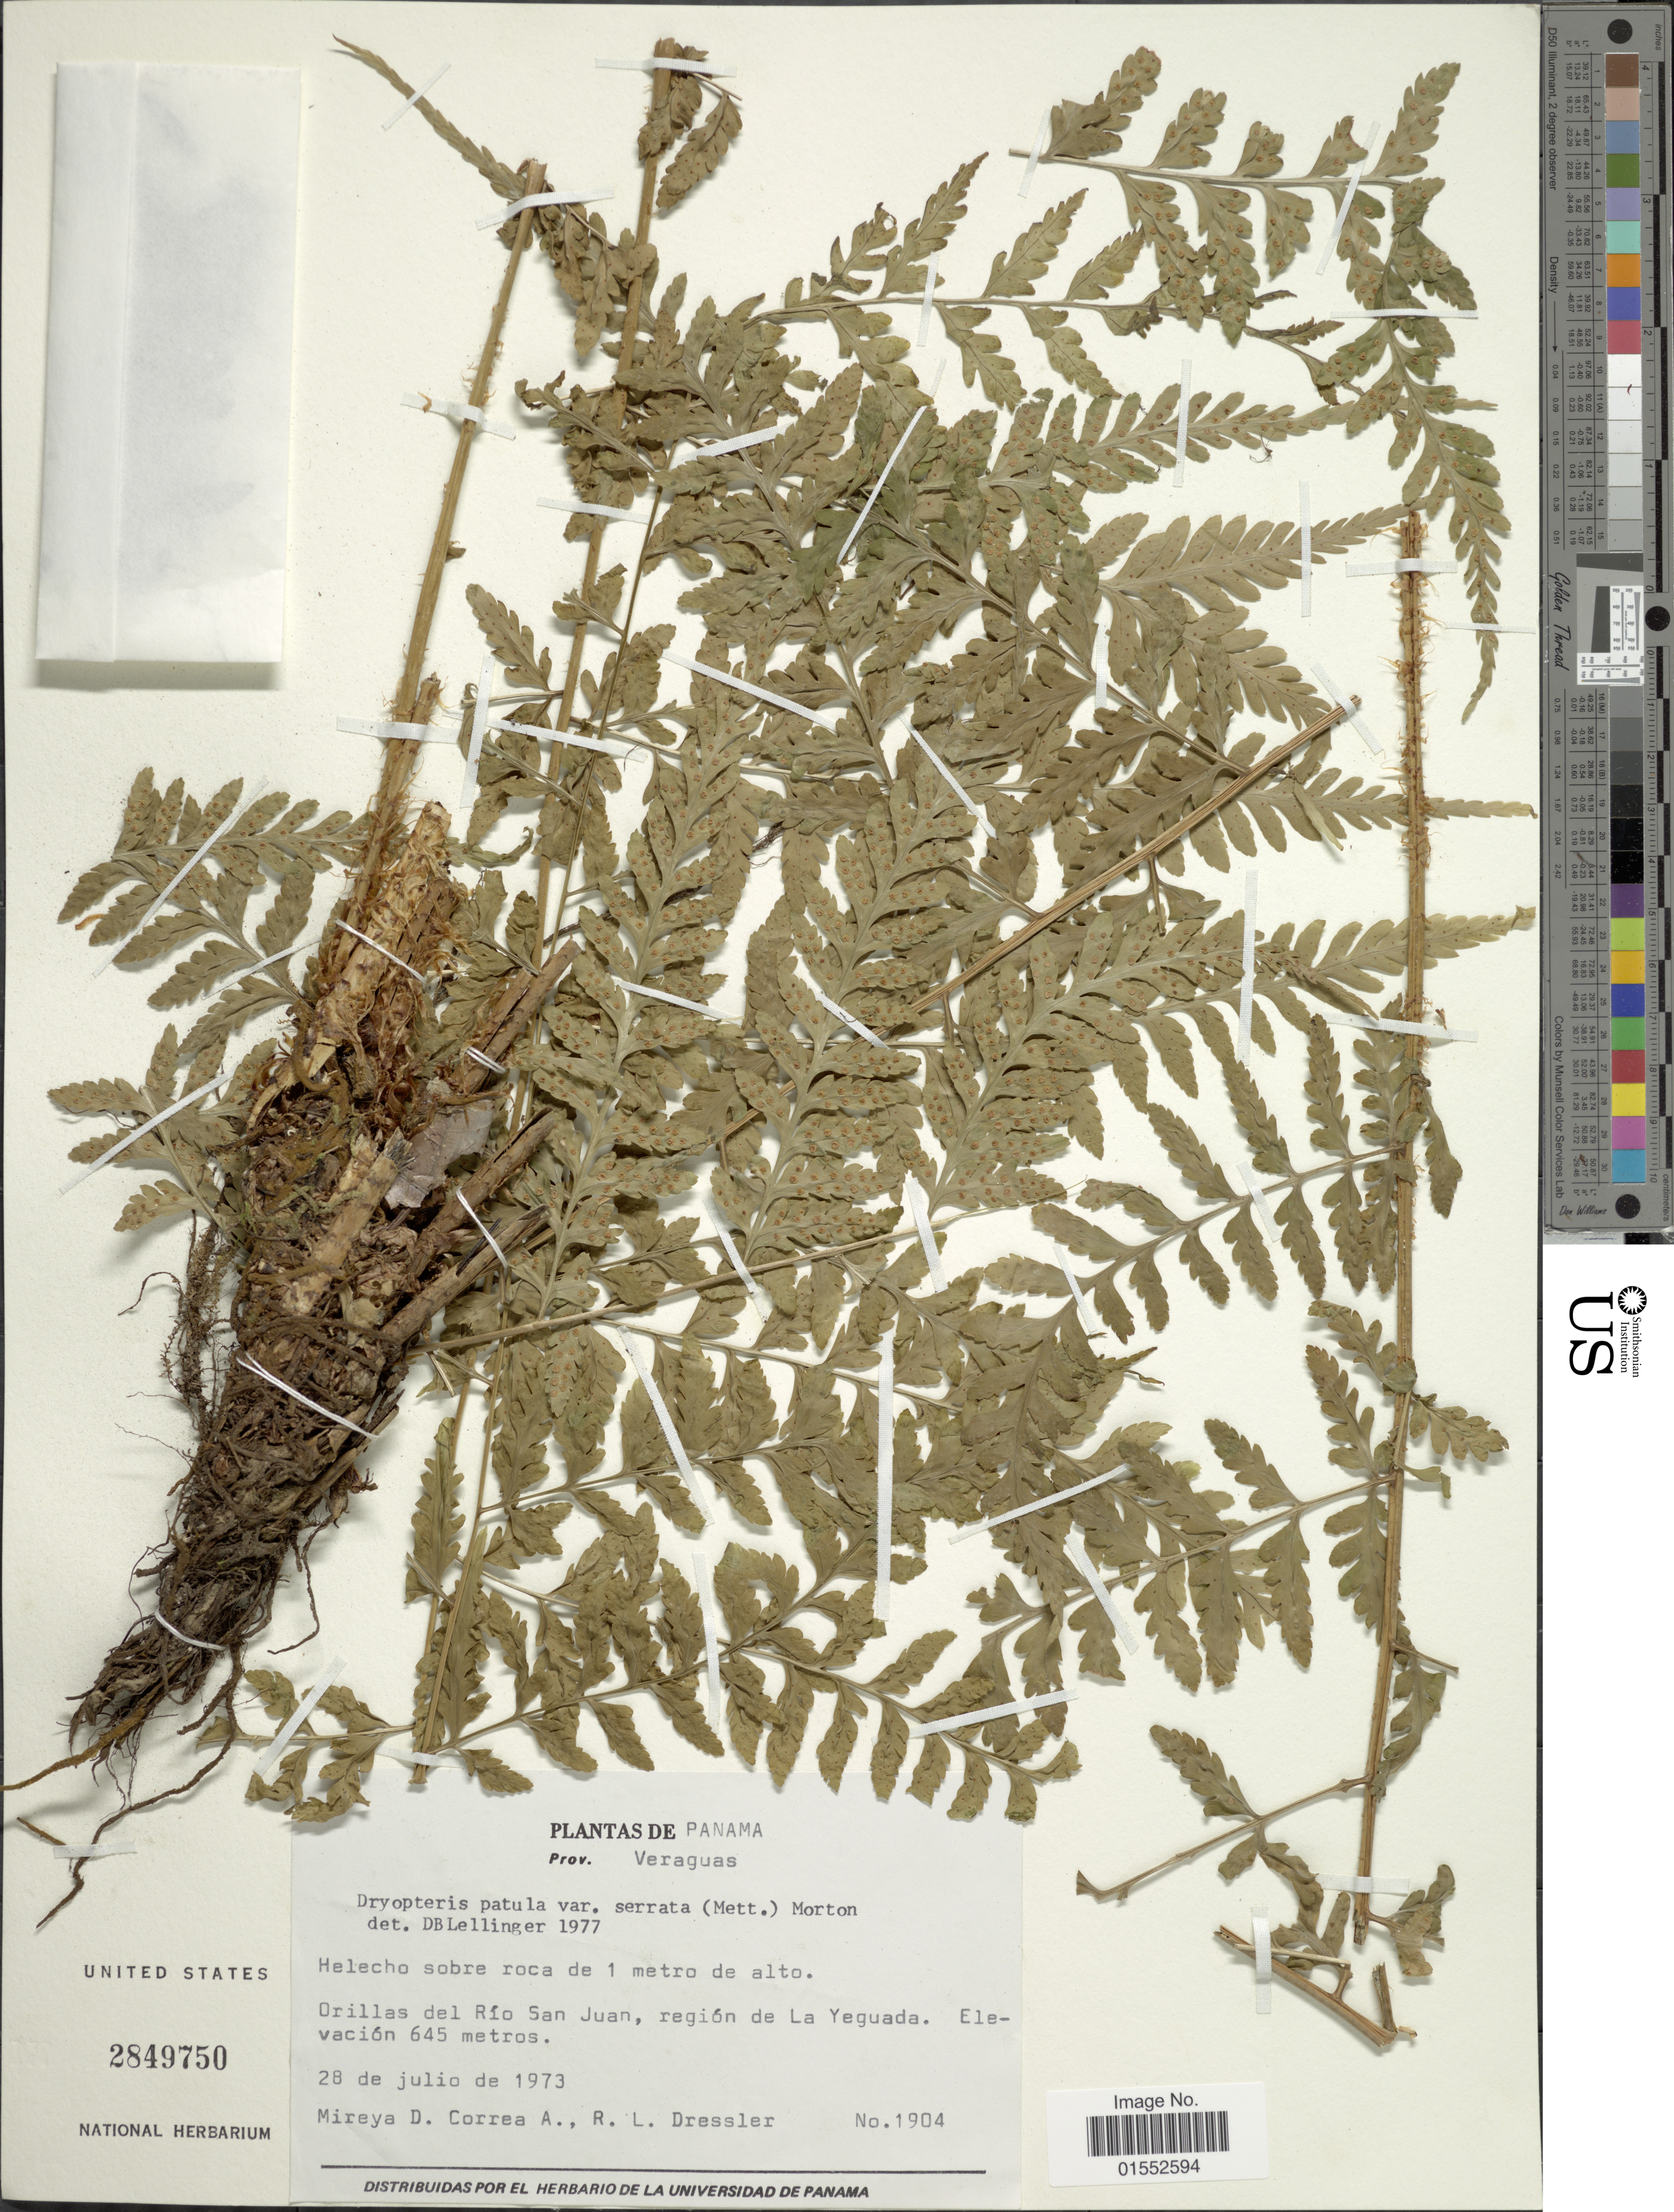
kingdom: Plantae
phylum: Tracheophyta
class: Polypodiopsida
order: Polypodiales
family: Dryopteridaceae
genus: Dryopteris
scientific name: Dryopteris patula var. serrata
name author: (Mett.) C.V. Morton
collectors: M. D. Corrêa-A. & R. Dressler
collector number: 1904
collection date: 1973-07-28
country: Panama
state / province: Veraguas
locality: Orillas del Río San Juan, región de La Yeguada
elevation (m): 645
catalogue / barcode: US 2849750